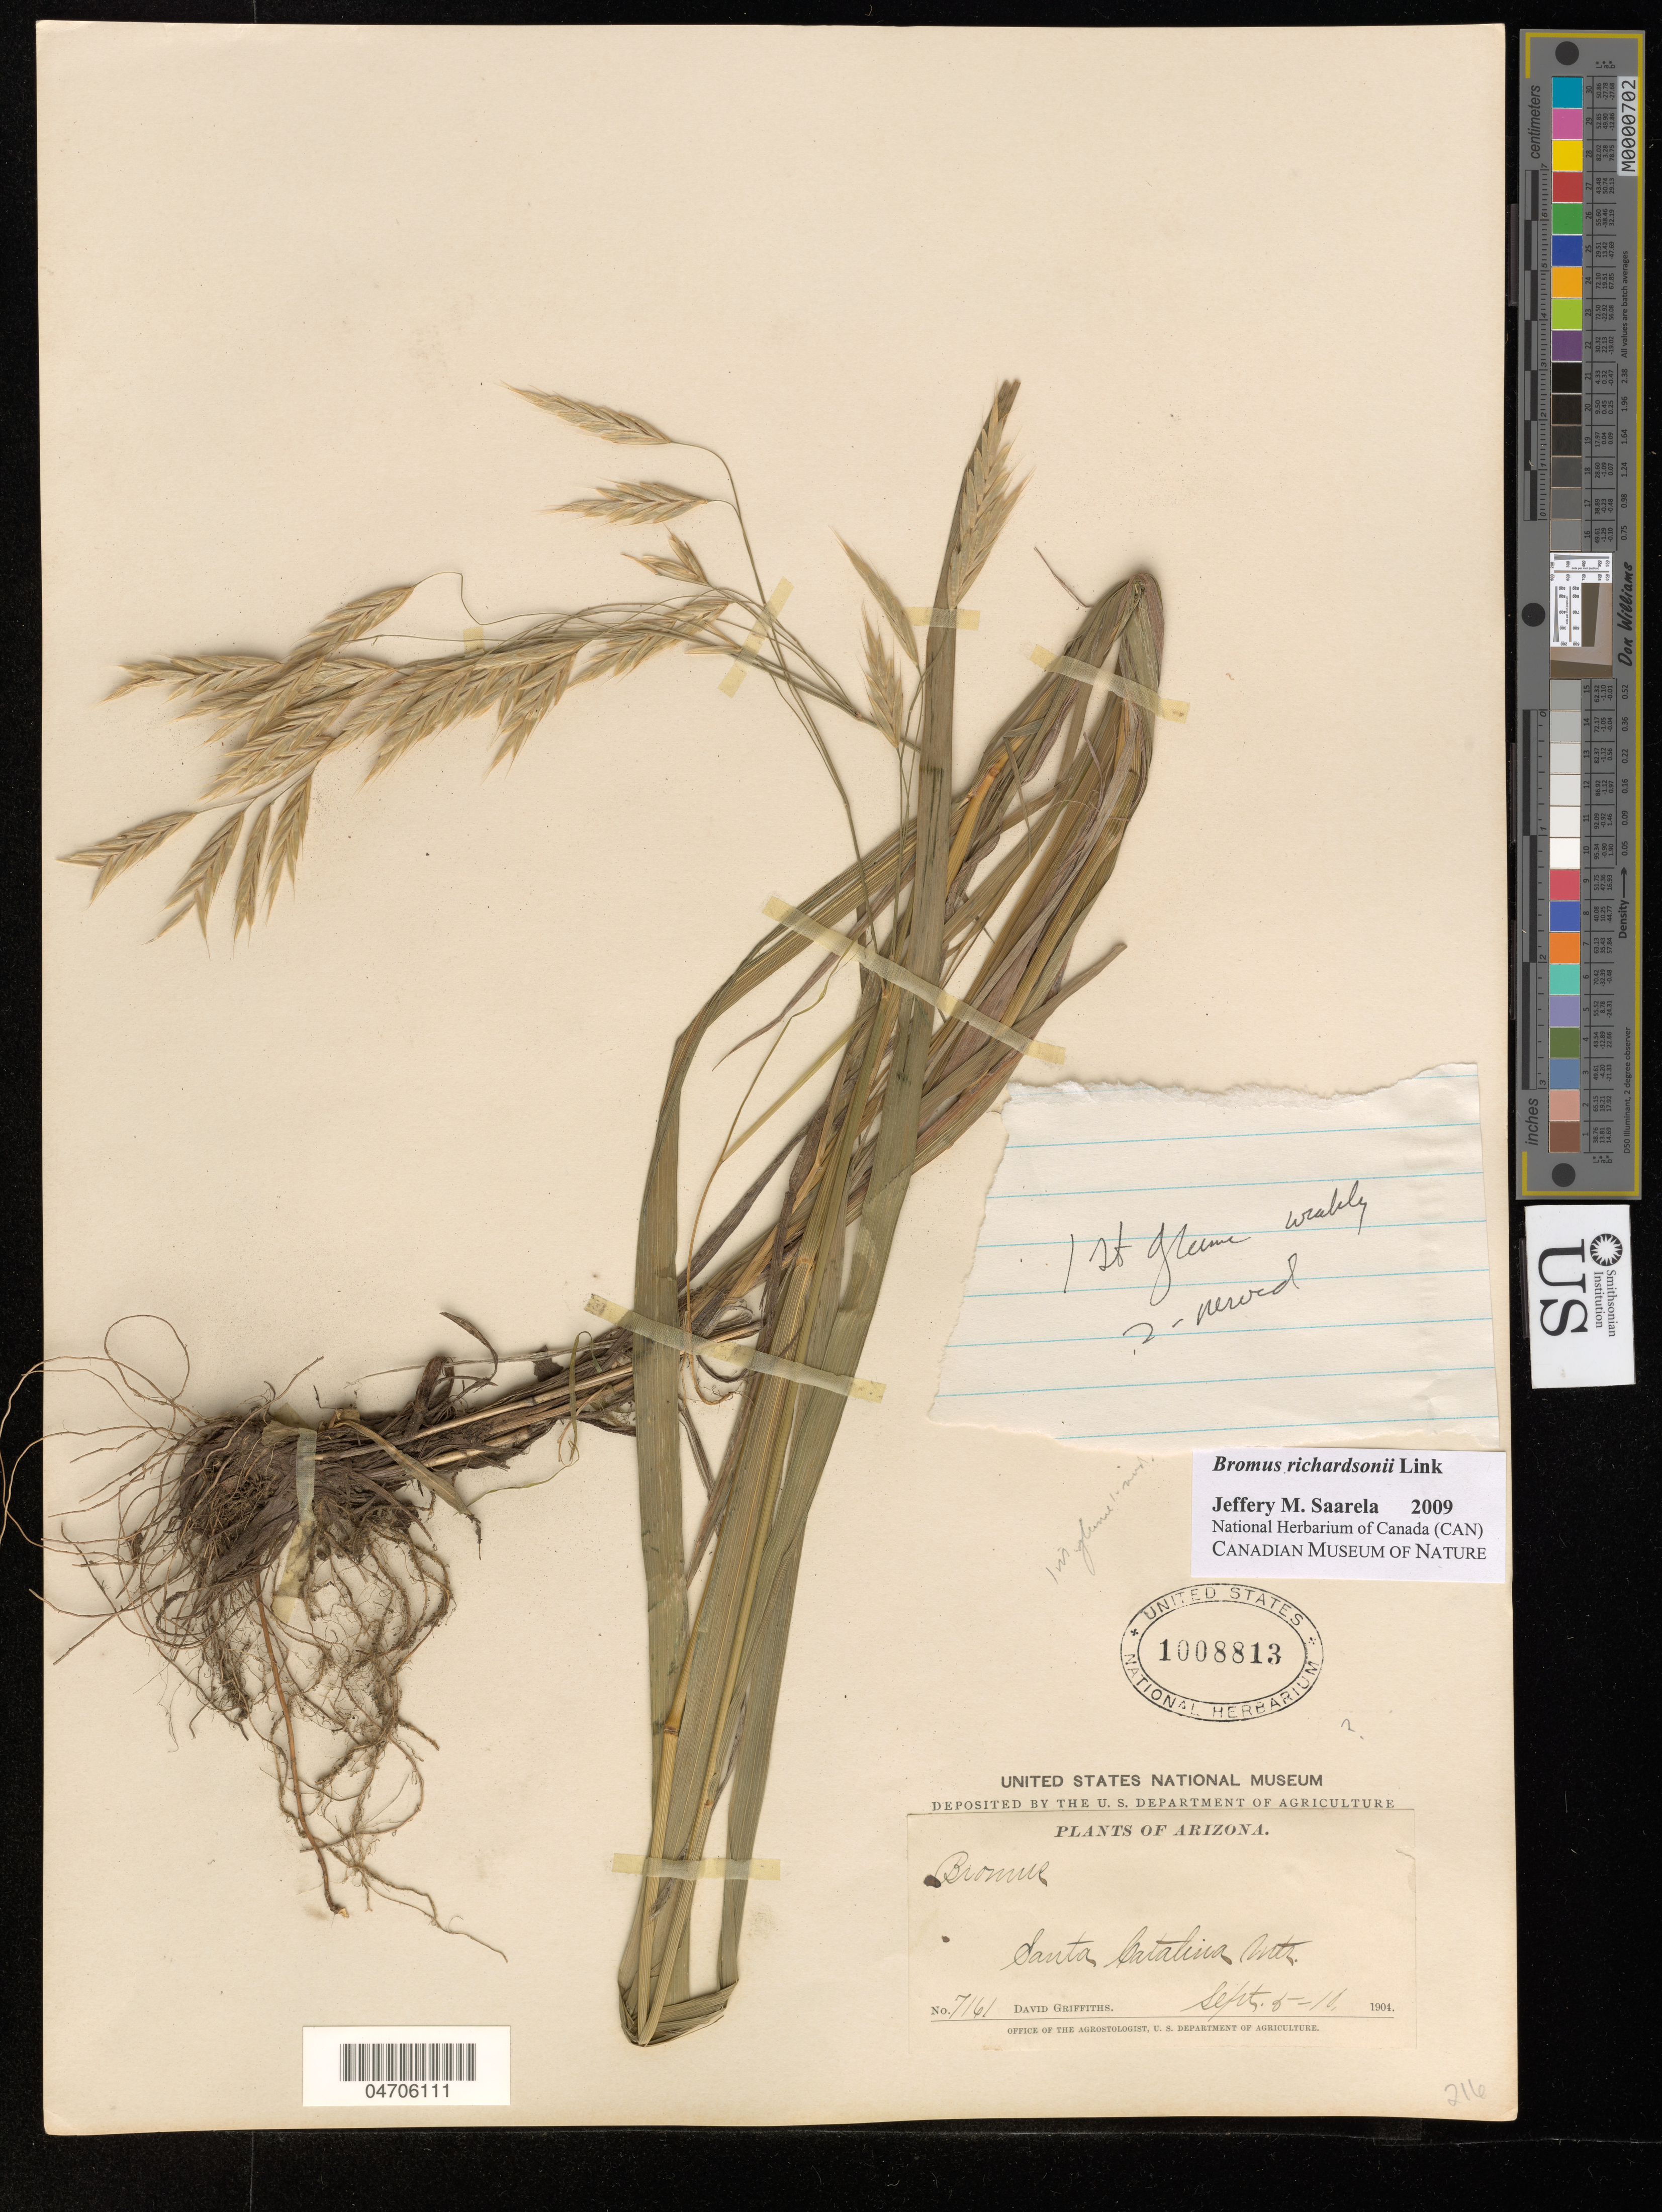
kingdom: Plantae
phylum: Tracheophyta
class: Liliopsida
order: Poales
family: Poaceae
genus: Bromus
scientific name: Bromus richardsoni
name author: Link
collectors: D. Griffiths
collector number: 7161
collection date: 1904-09-05/1904-09-10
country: United States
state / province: Arizona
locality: Santa Catalina Mts.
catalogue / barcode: US 1008813